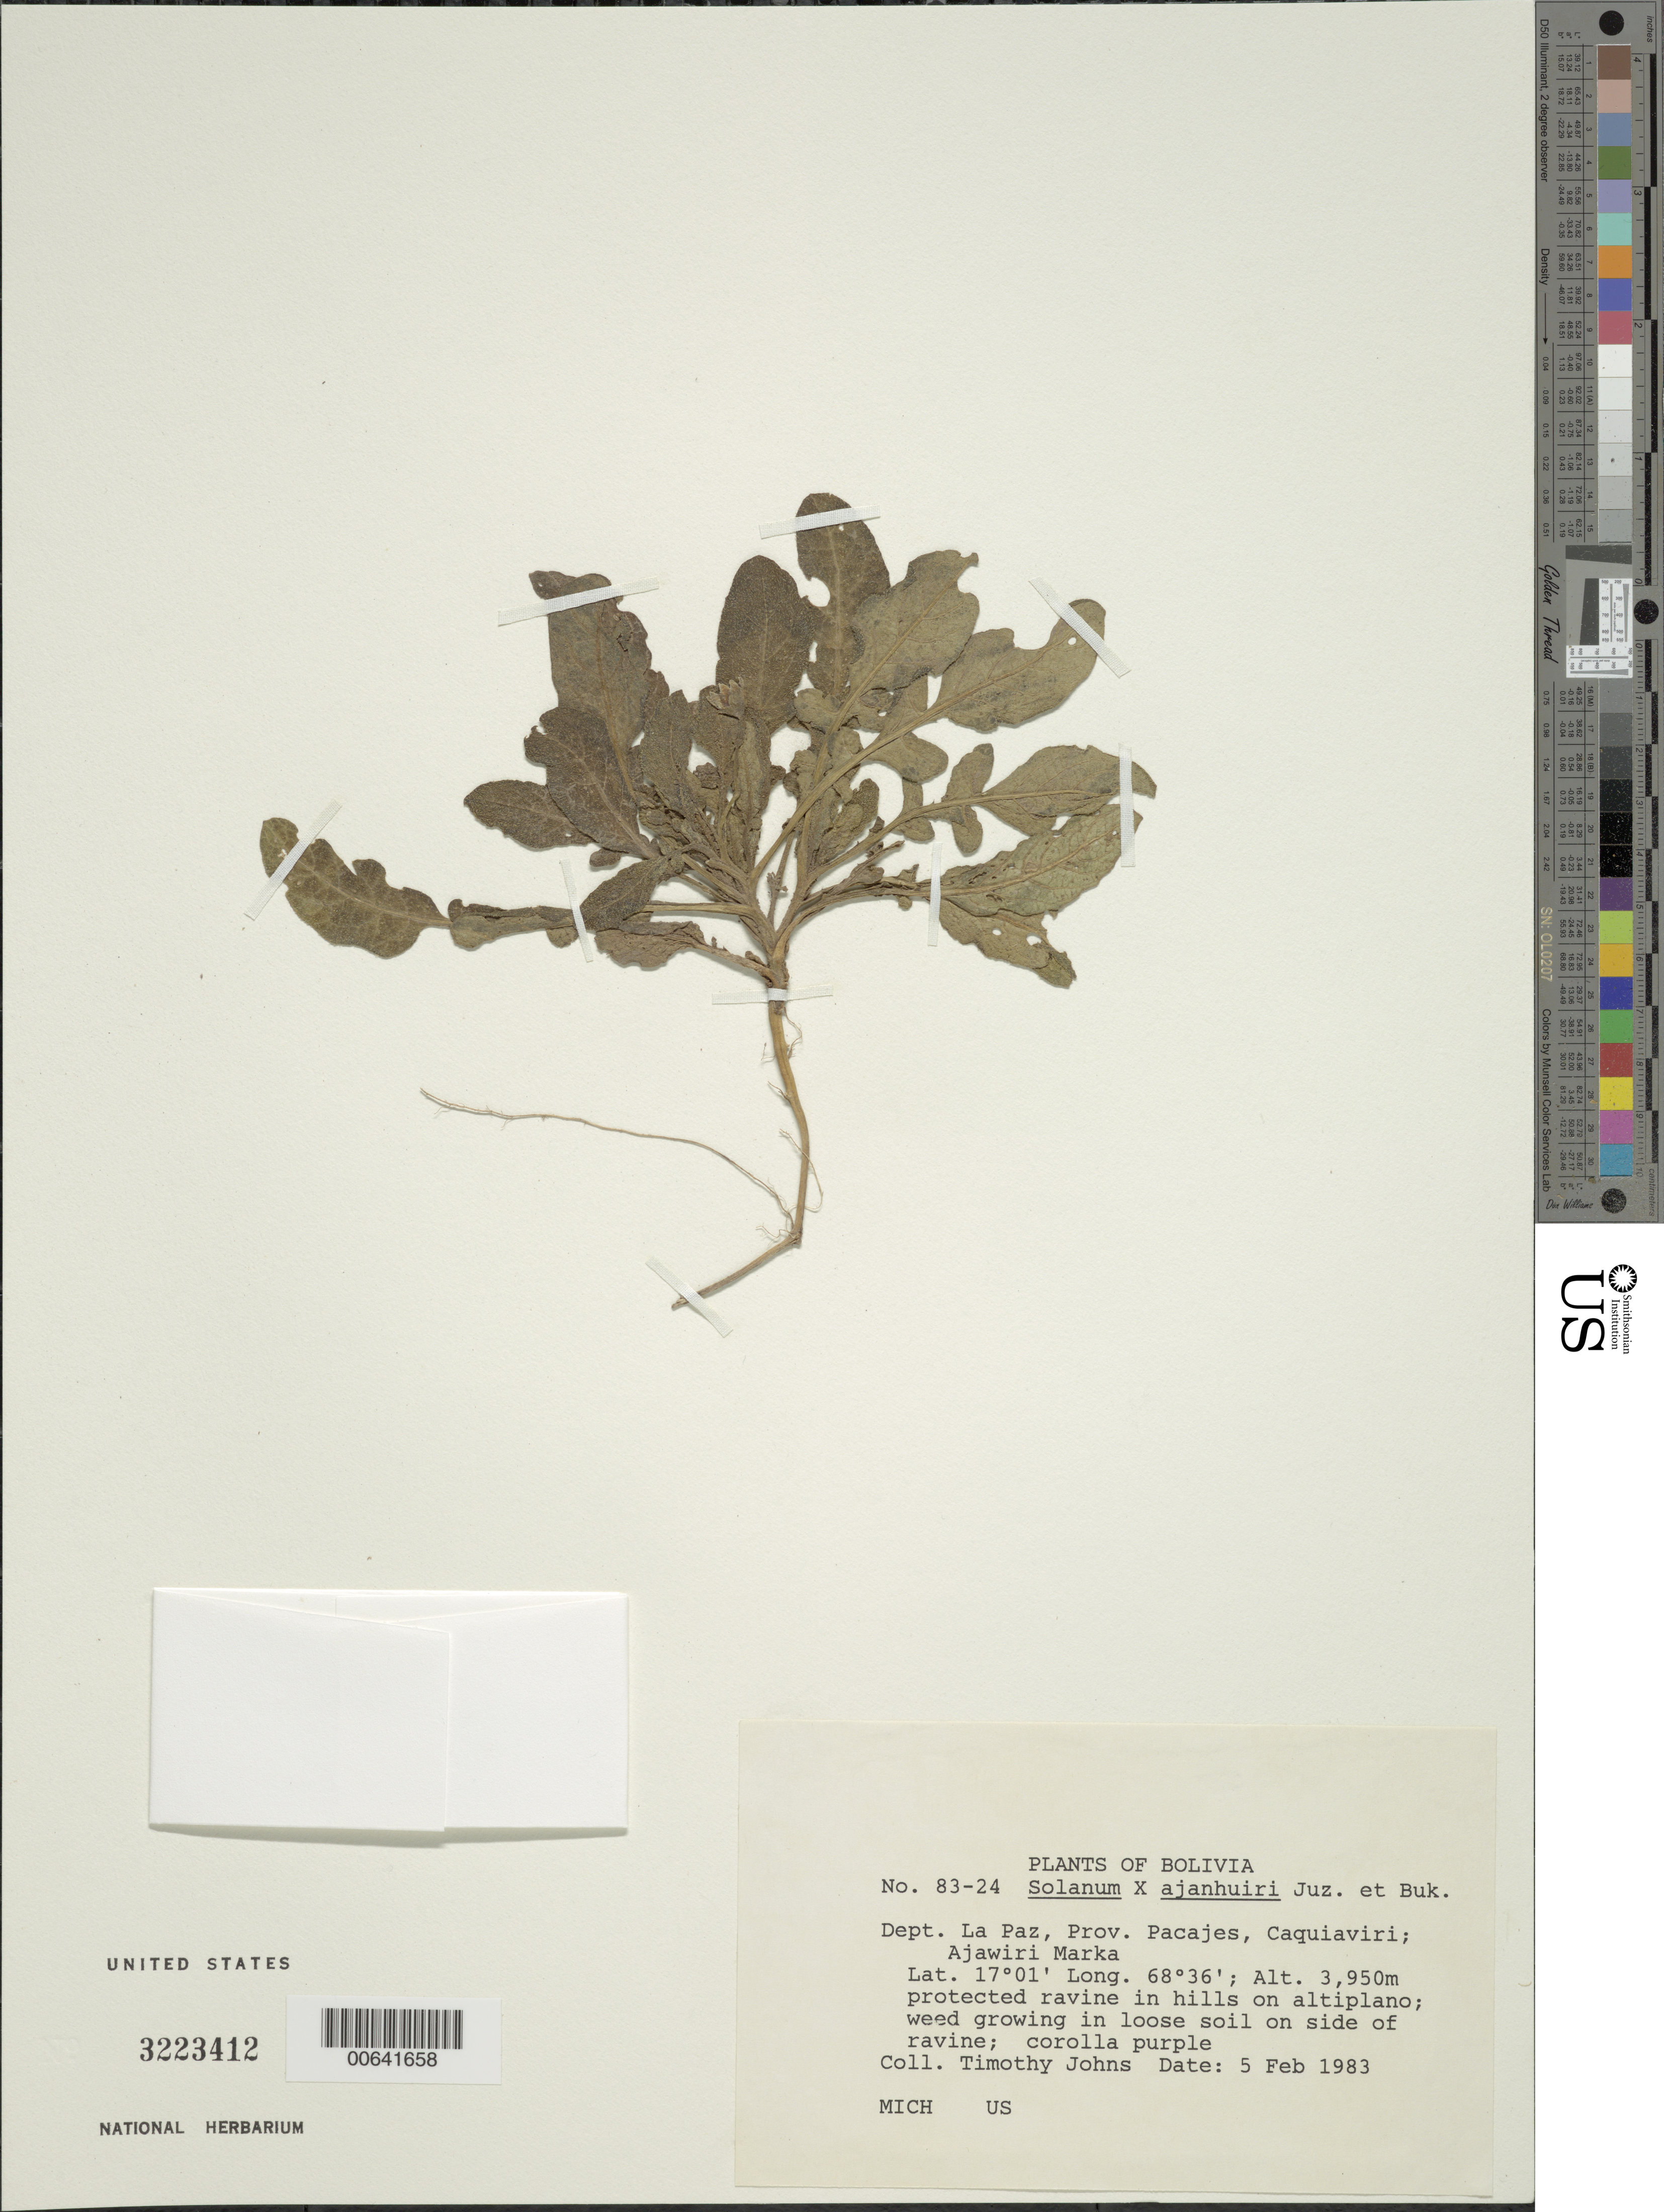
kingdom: Plantae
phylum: Tracheophyta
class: Magnoliopsida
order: Solanales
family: Solanaceae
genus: Solanum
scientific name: Solanum x ajanhuiri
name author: Juz. & Burk.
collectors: T. Johns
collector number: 83-24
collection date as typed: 05 Feb 1983 or 02 May 1983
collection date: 1983-02-05 or 1983-05-02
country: Bolivia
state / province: La Paz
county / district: Pacajes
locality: Pacajes. Caquiaviri, Ajawiri Marka.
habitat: Altiplano, protegido en colinas quebradas.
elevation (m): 3950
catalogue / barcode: US 3223412